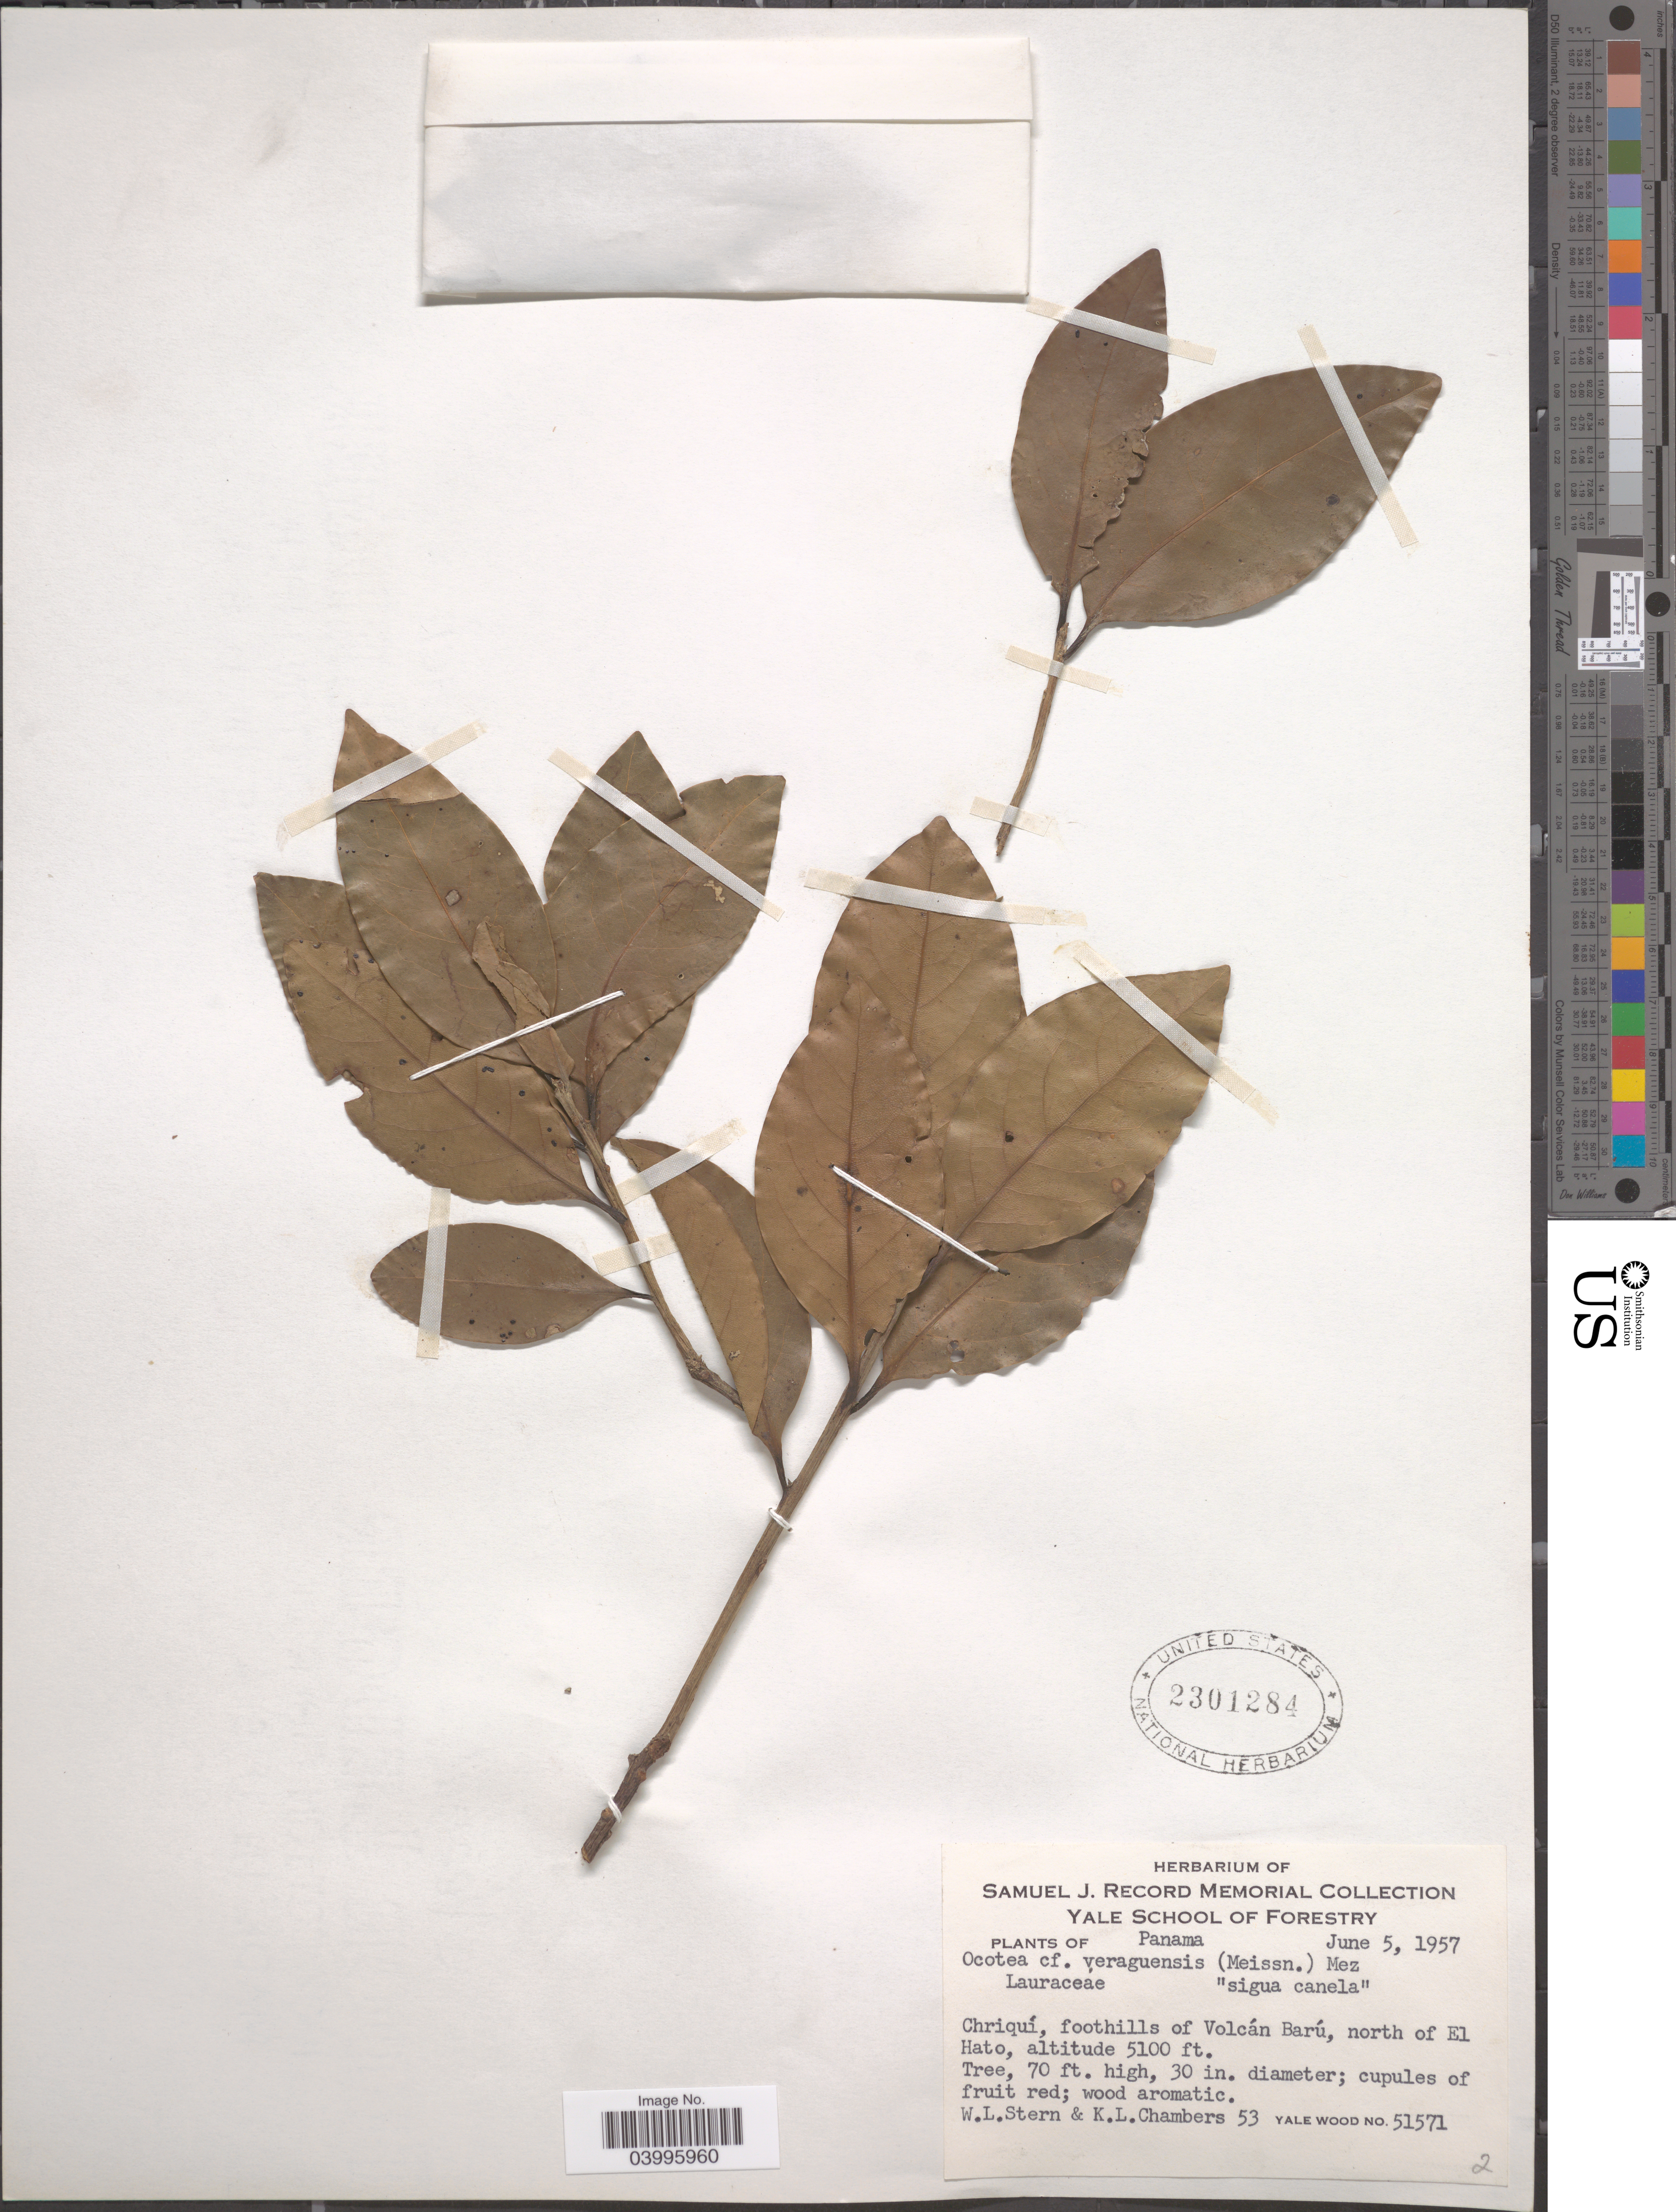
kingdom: Plantae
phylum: Tracheophyta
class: Magnoliopsida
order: Laurales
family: Lauraceae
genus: Ocotea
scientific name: Ocotea veraguensis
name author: (Meisn.) Mez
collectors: W. L. Stern & K. Chambers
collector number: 53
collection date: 1957-06-05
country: Panama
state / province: Chiriqui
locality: Chriquí, foothills of Volcán Barú, norh of El Hato.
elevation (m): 1554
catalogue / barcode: US 2301284